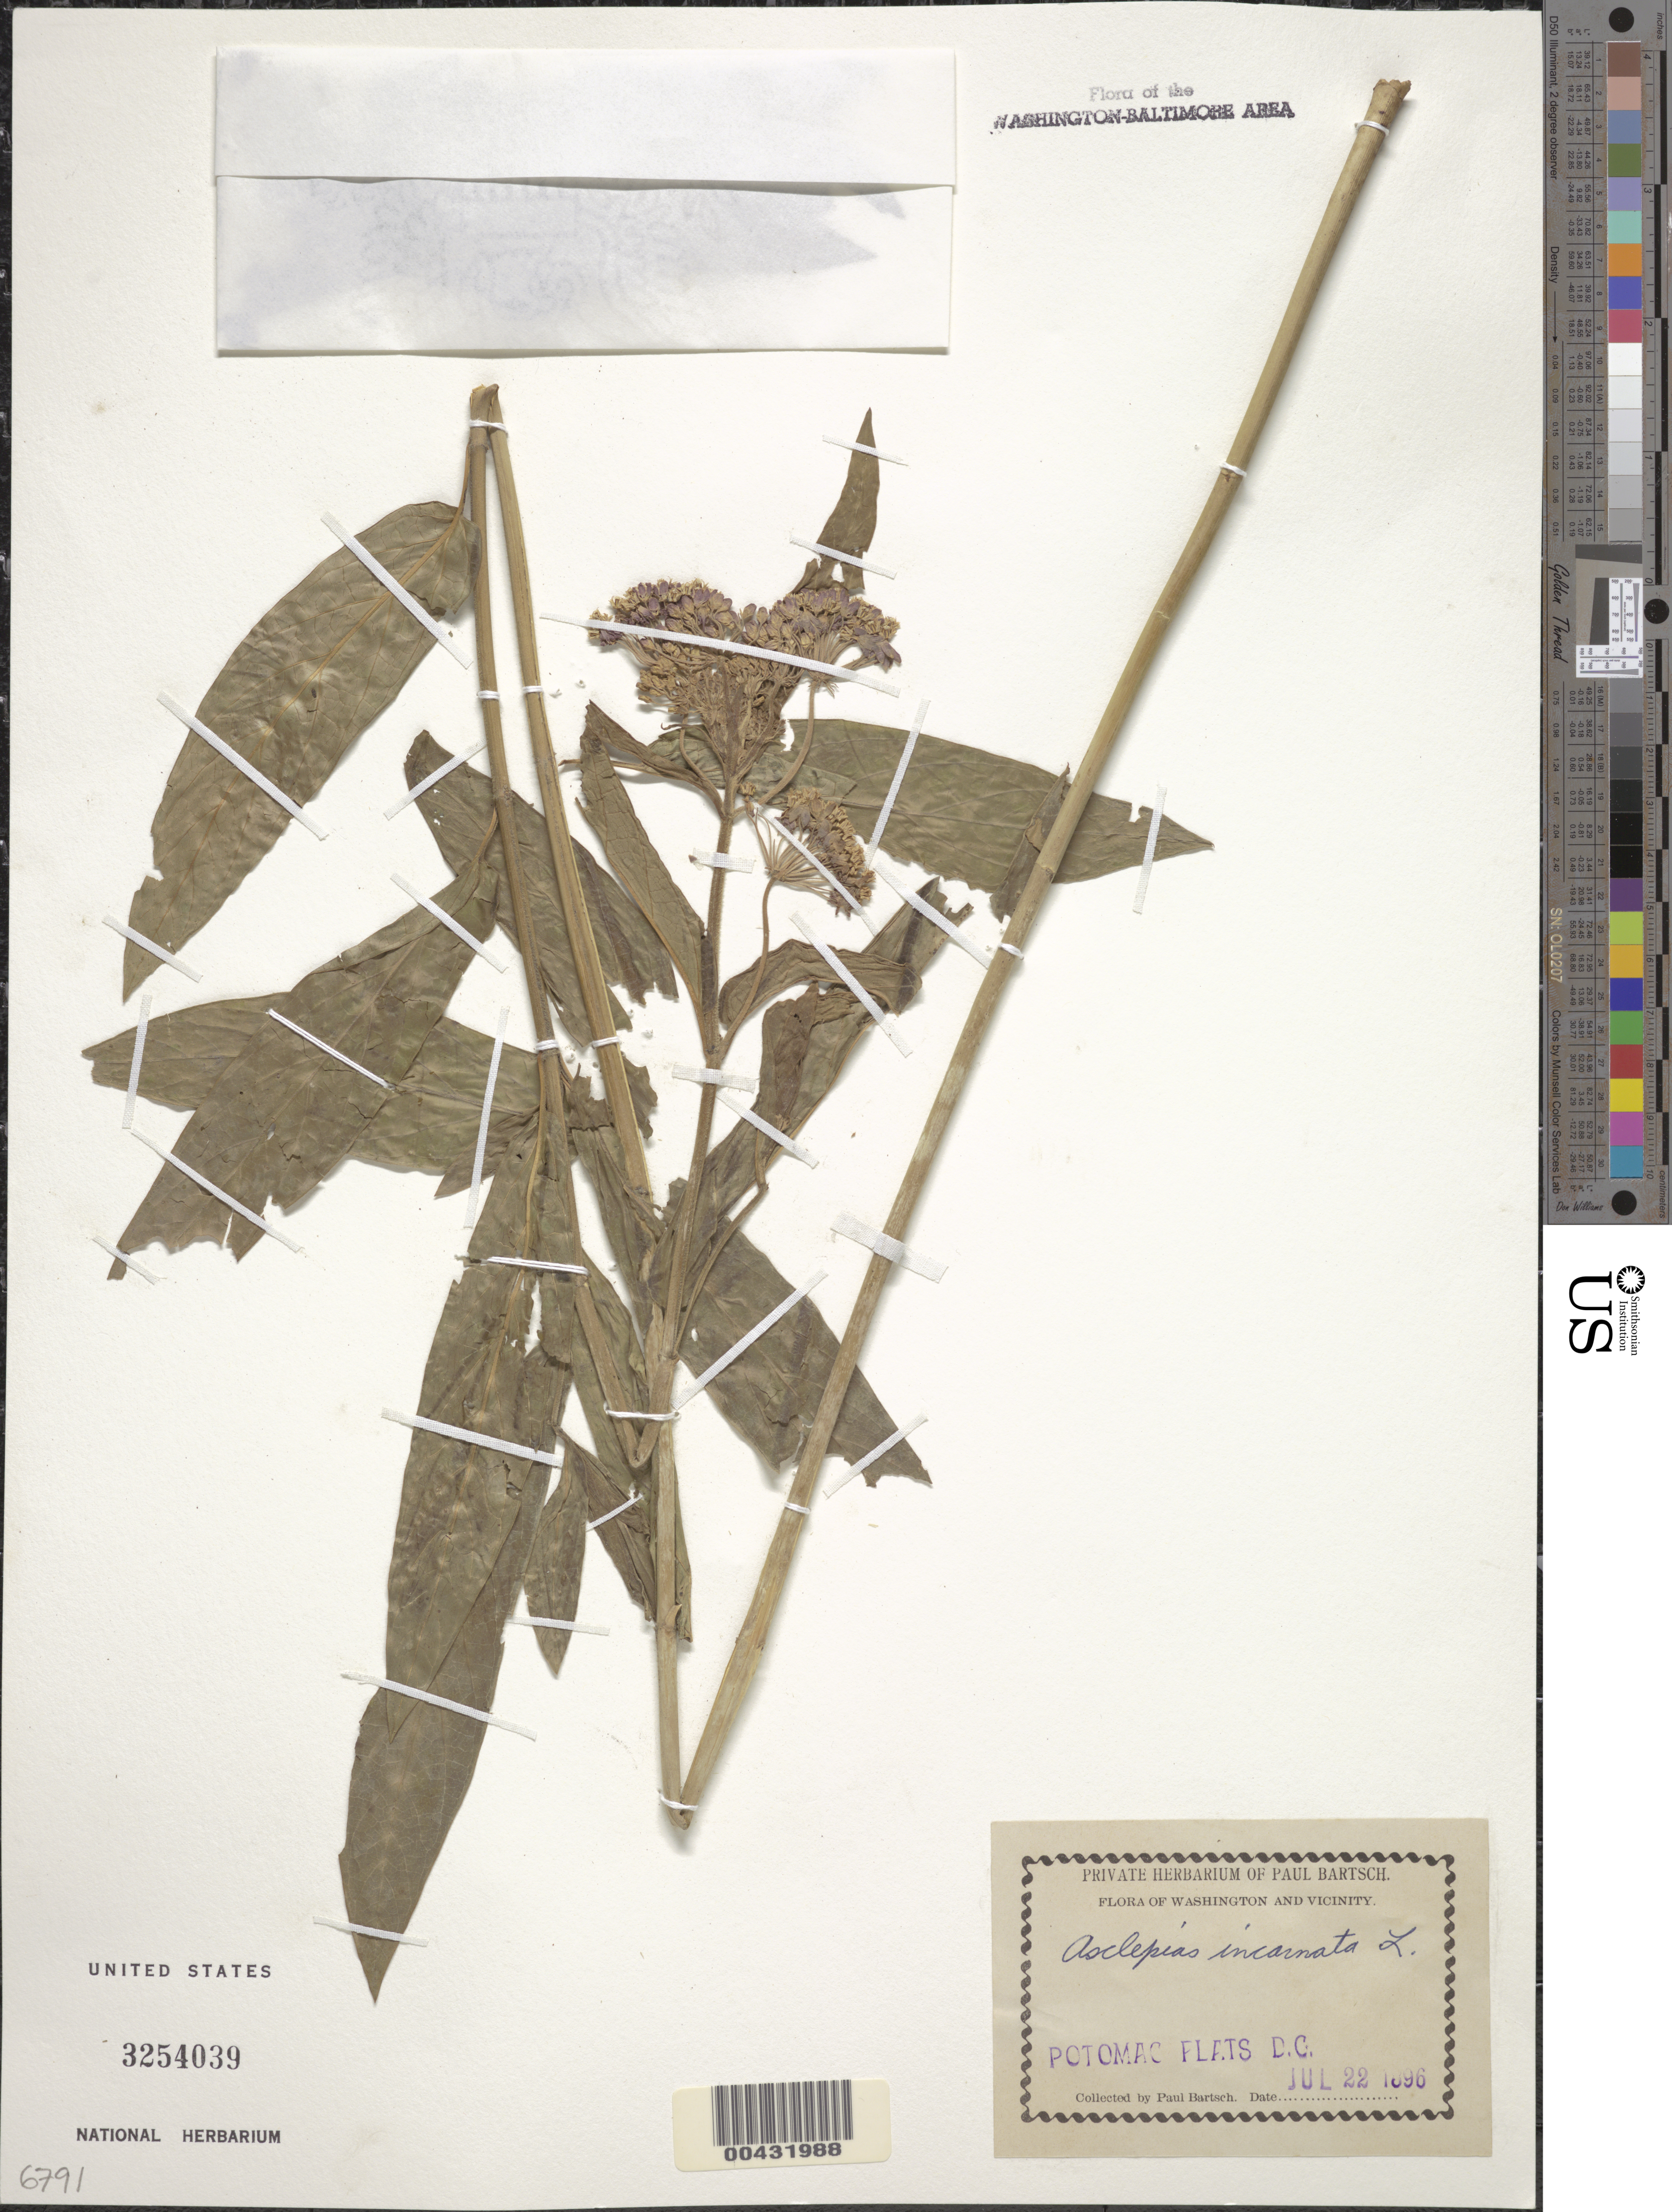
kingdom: Plantae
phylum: Tracheophyta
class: Magnoliopsida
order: Gentianales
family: Apocynaceae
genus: Asclepias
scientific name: Asclepias incarnata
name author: L.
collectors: P. Bartsch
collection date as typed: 22 Jul 1896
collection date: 1896-07-22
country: United States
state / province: District of Columbia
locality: Potomac flats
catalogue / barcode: US 3254039